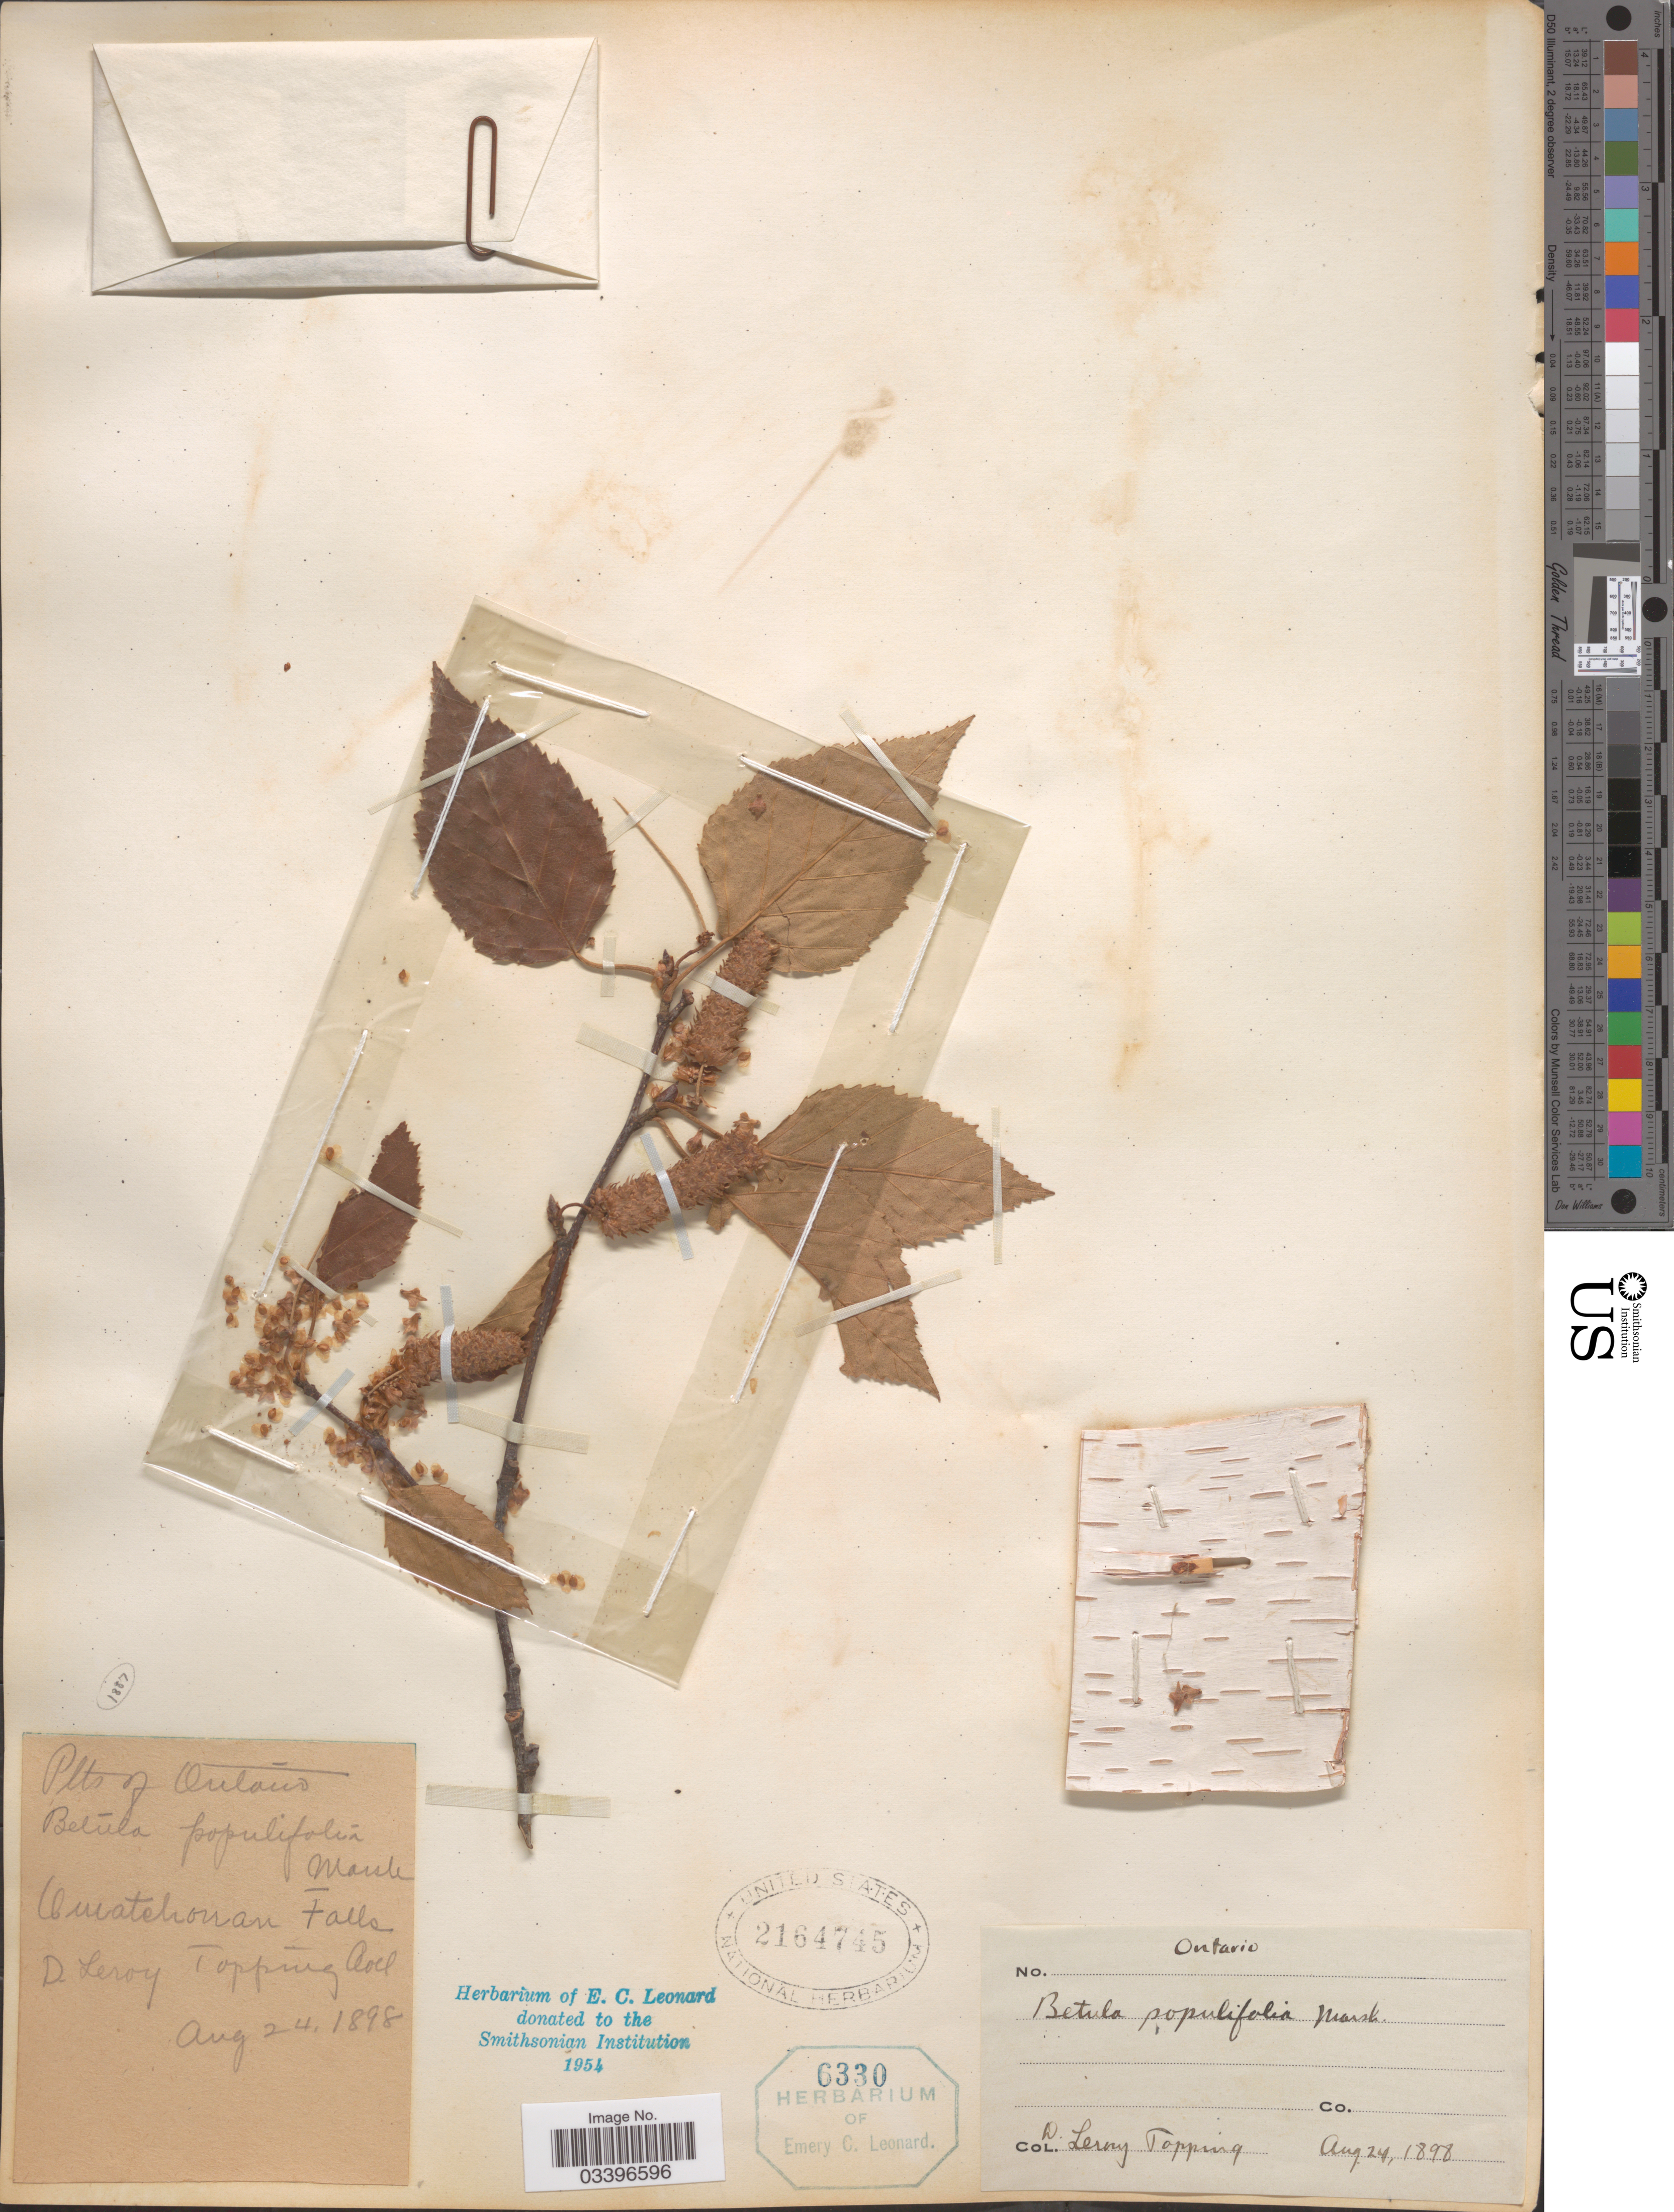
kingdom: Plantae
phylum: Tracheophyta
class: Magnoliopsida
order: Fagales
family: Betulaceae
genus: Betula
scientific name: Betula populifolia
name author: Marshall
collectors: D. L. Topping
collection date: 1898-08-24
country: Canada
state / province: Ontario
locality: Quiatchonan Falls.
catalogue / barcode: US 2164745